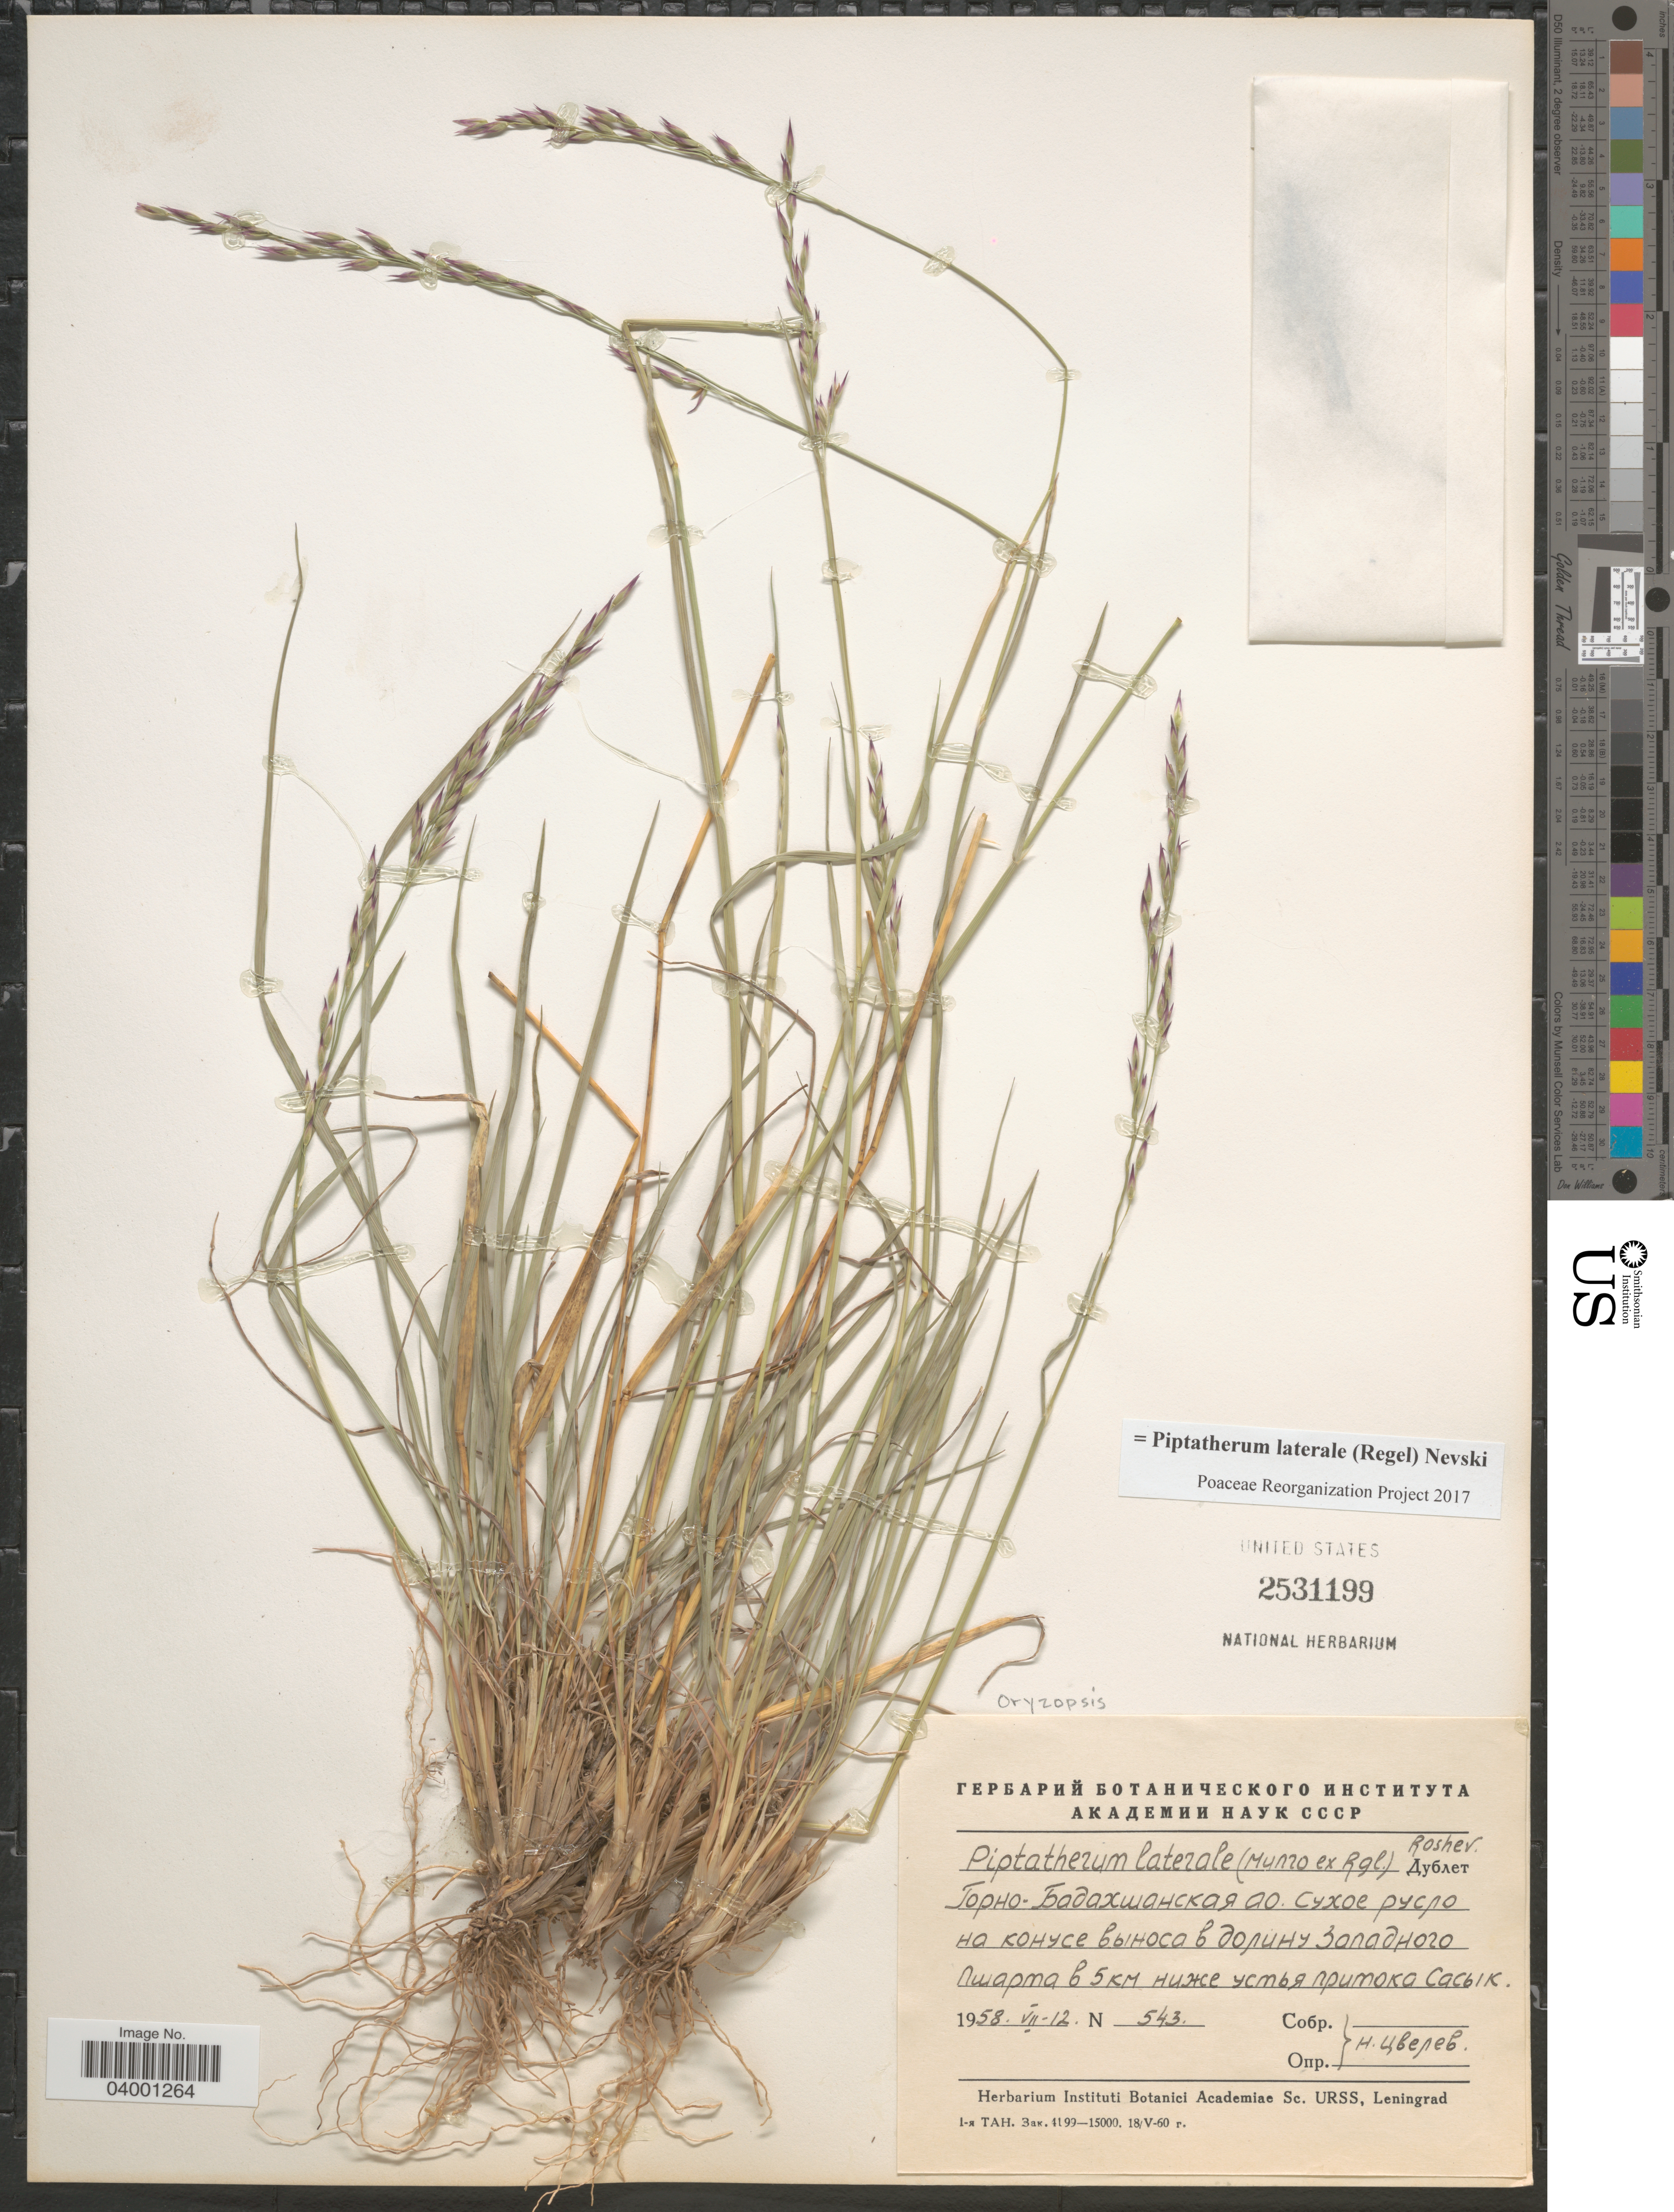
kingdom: Plantae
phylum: Tracheophyta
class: Liliopsida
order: Poales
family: Poaceae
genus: Piptatherum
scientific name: Piptatherum laterale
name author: (Munro ex Regel) Munro ex Nevski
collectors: N. Tsvelev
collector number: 543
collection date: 1958-07-12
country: Tajikistan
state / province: Gorno-Badakhstan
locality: Valley of Psharti Gharbí river, 5 km from mouth of river Sasyk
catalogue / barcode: US 2531199